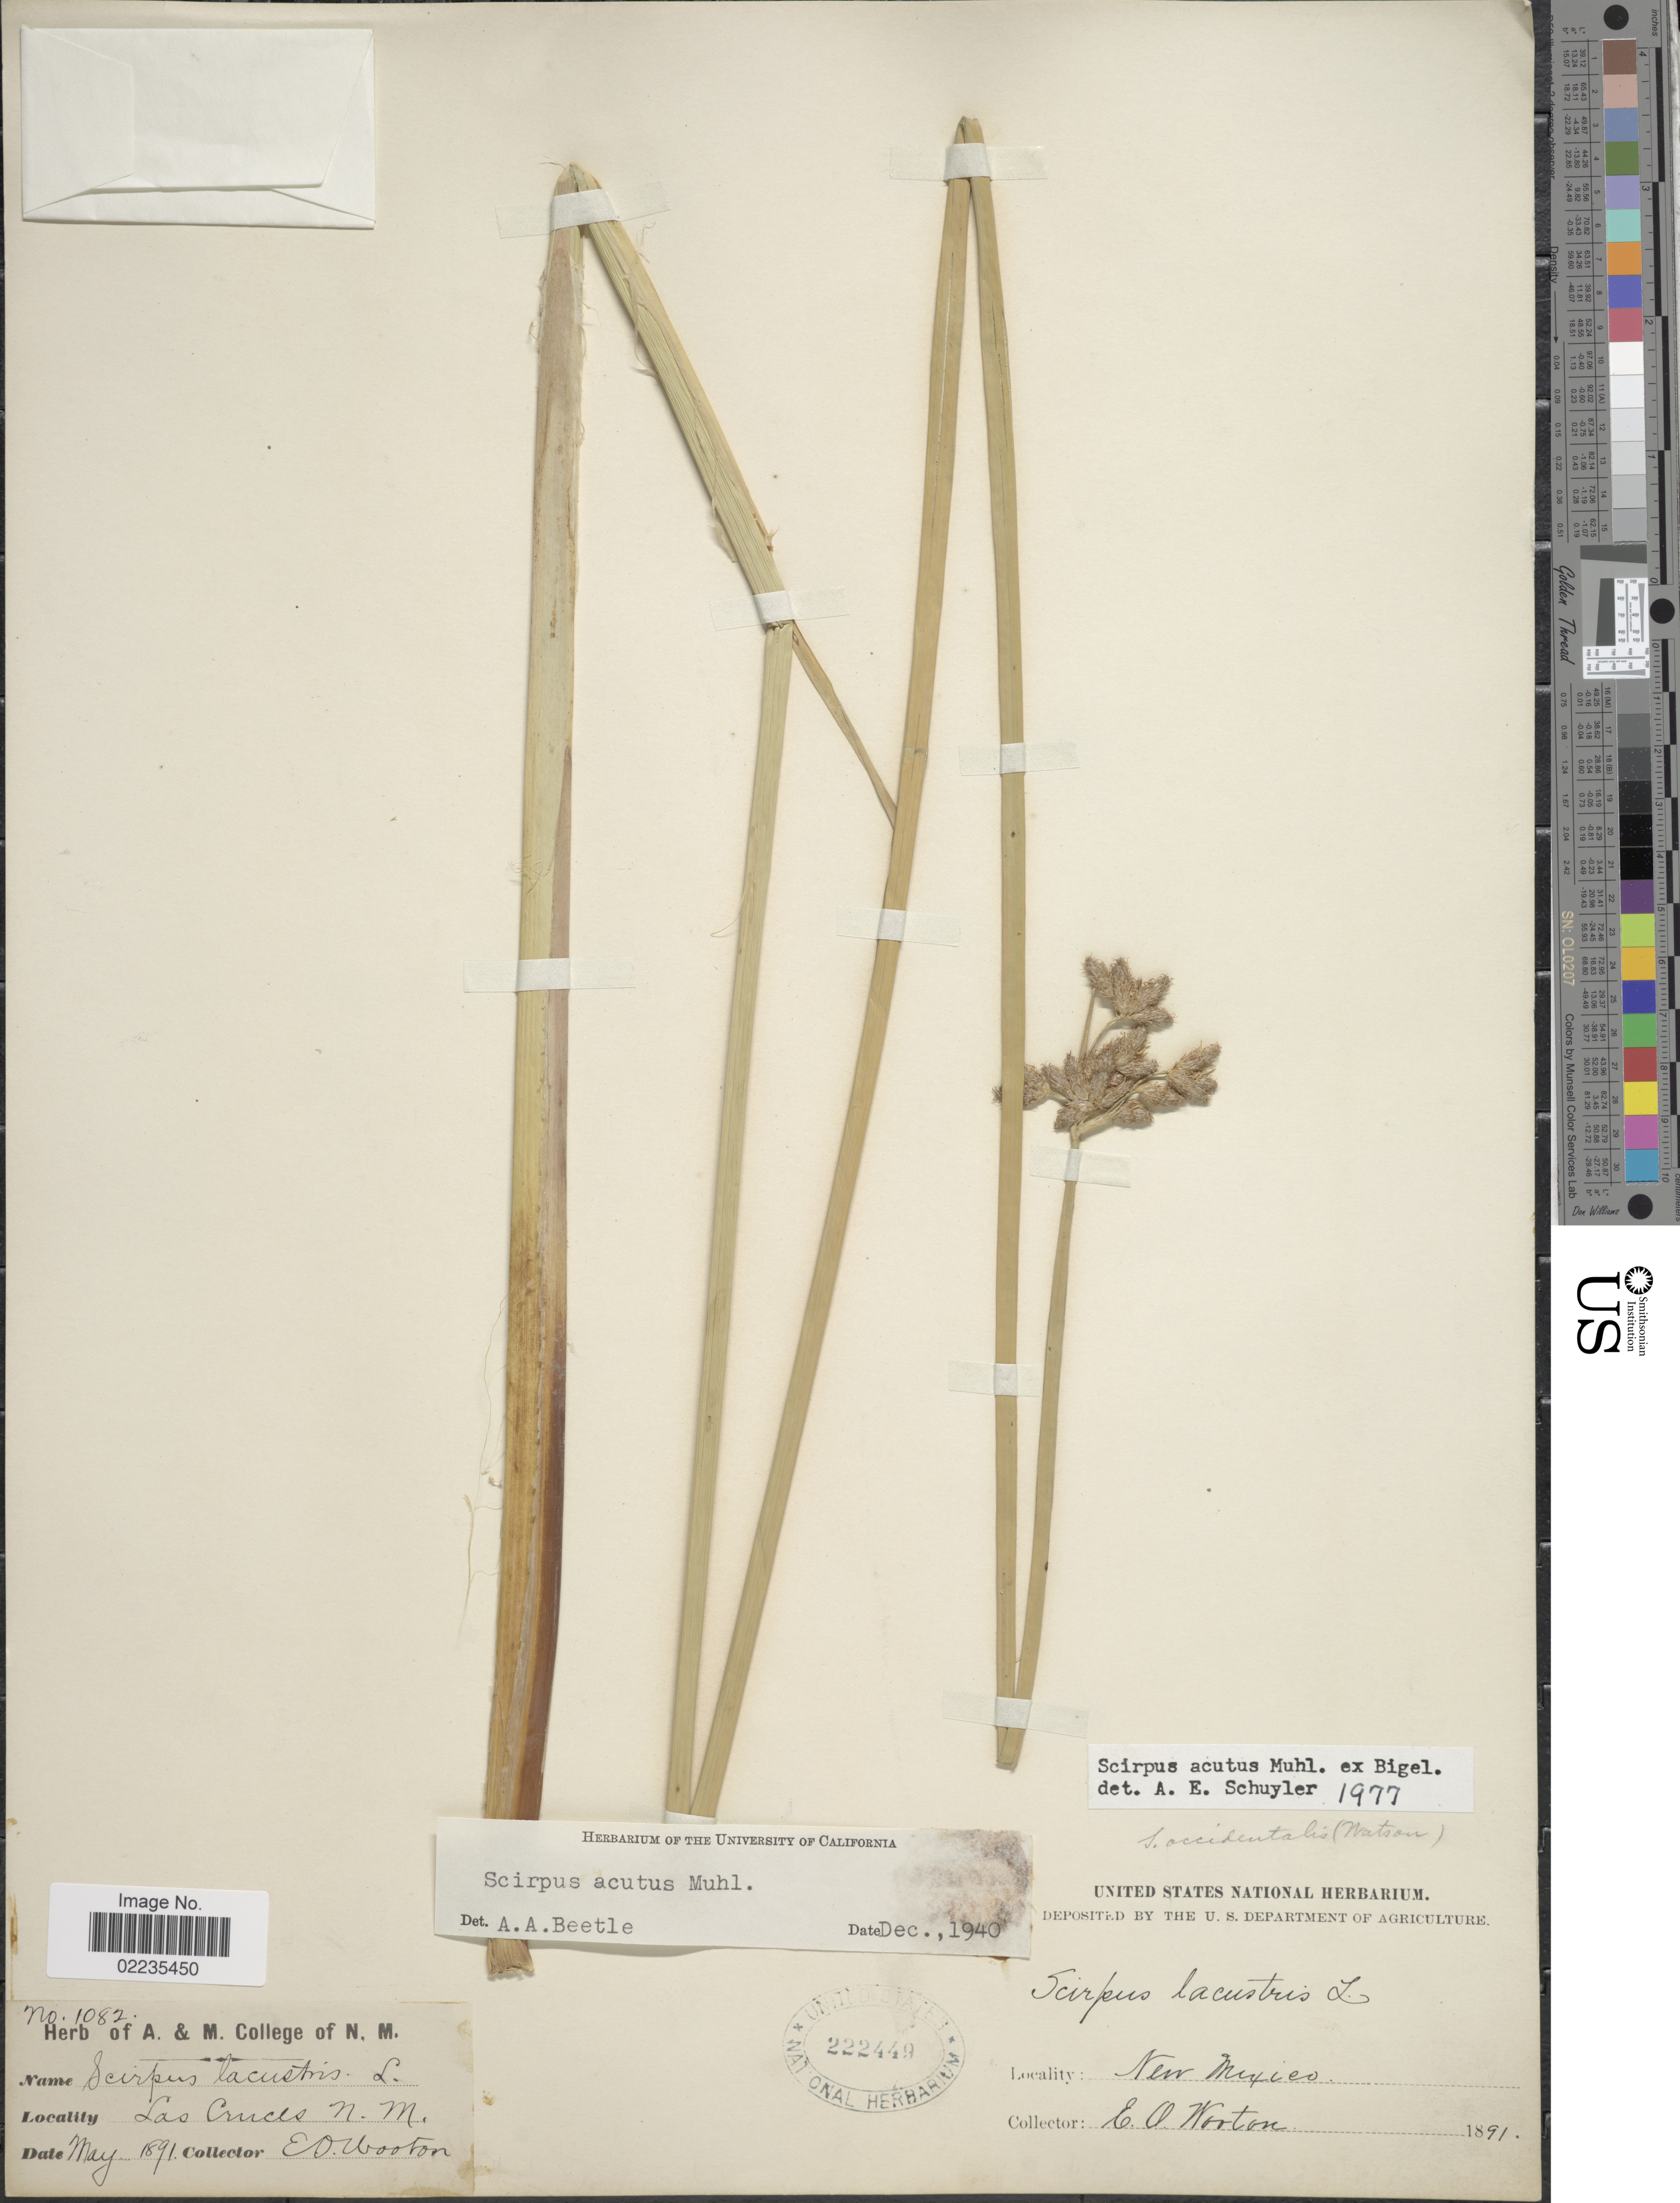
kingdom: Plantae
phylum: Tracheophyta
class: Liliopsida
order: Poales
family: Cyperaceae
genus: Schoenoplectus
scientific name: Schoenoplectus acutus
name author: (Muhl. ex Bigelow) Á. Löve & D. Löve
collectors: E. O. Wooton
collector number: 1082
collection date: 1891-05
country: United States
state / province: New Mexico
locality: Las Cruces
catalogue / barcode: US 222449